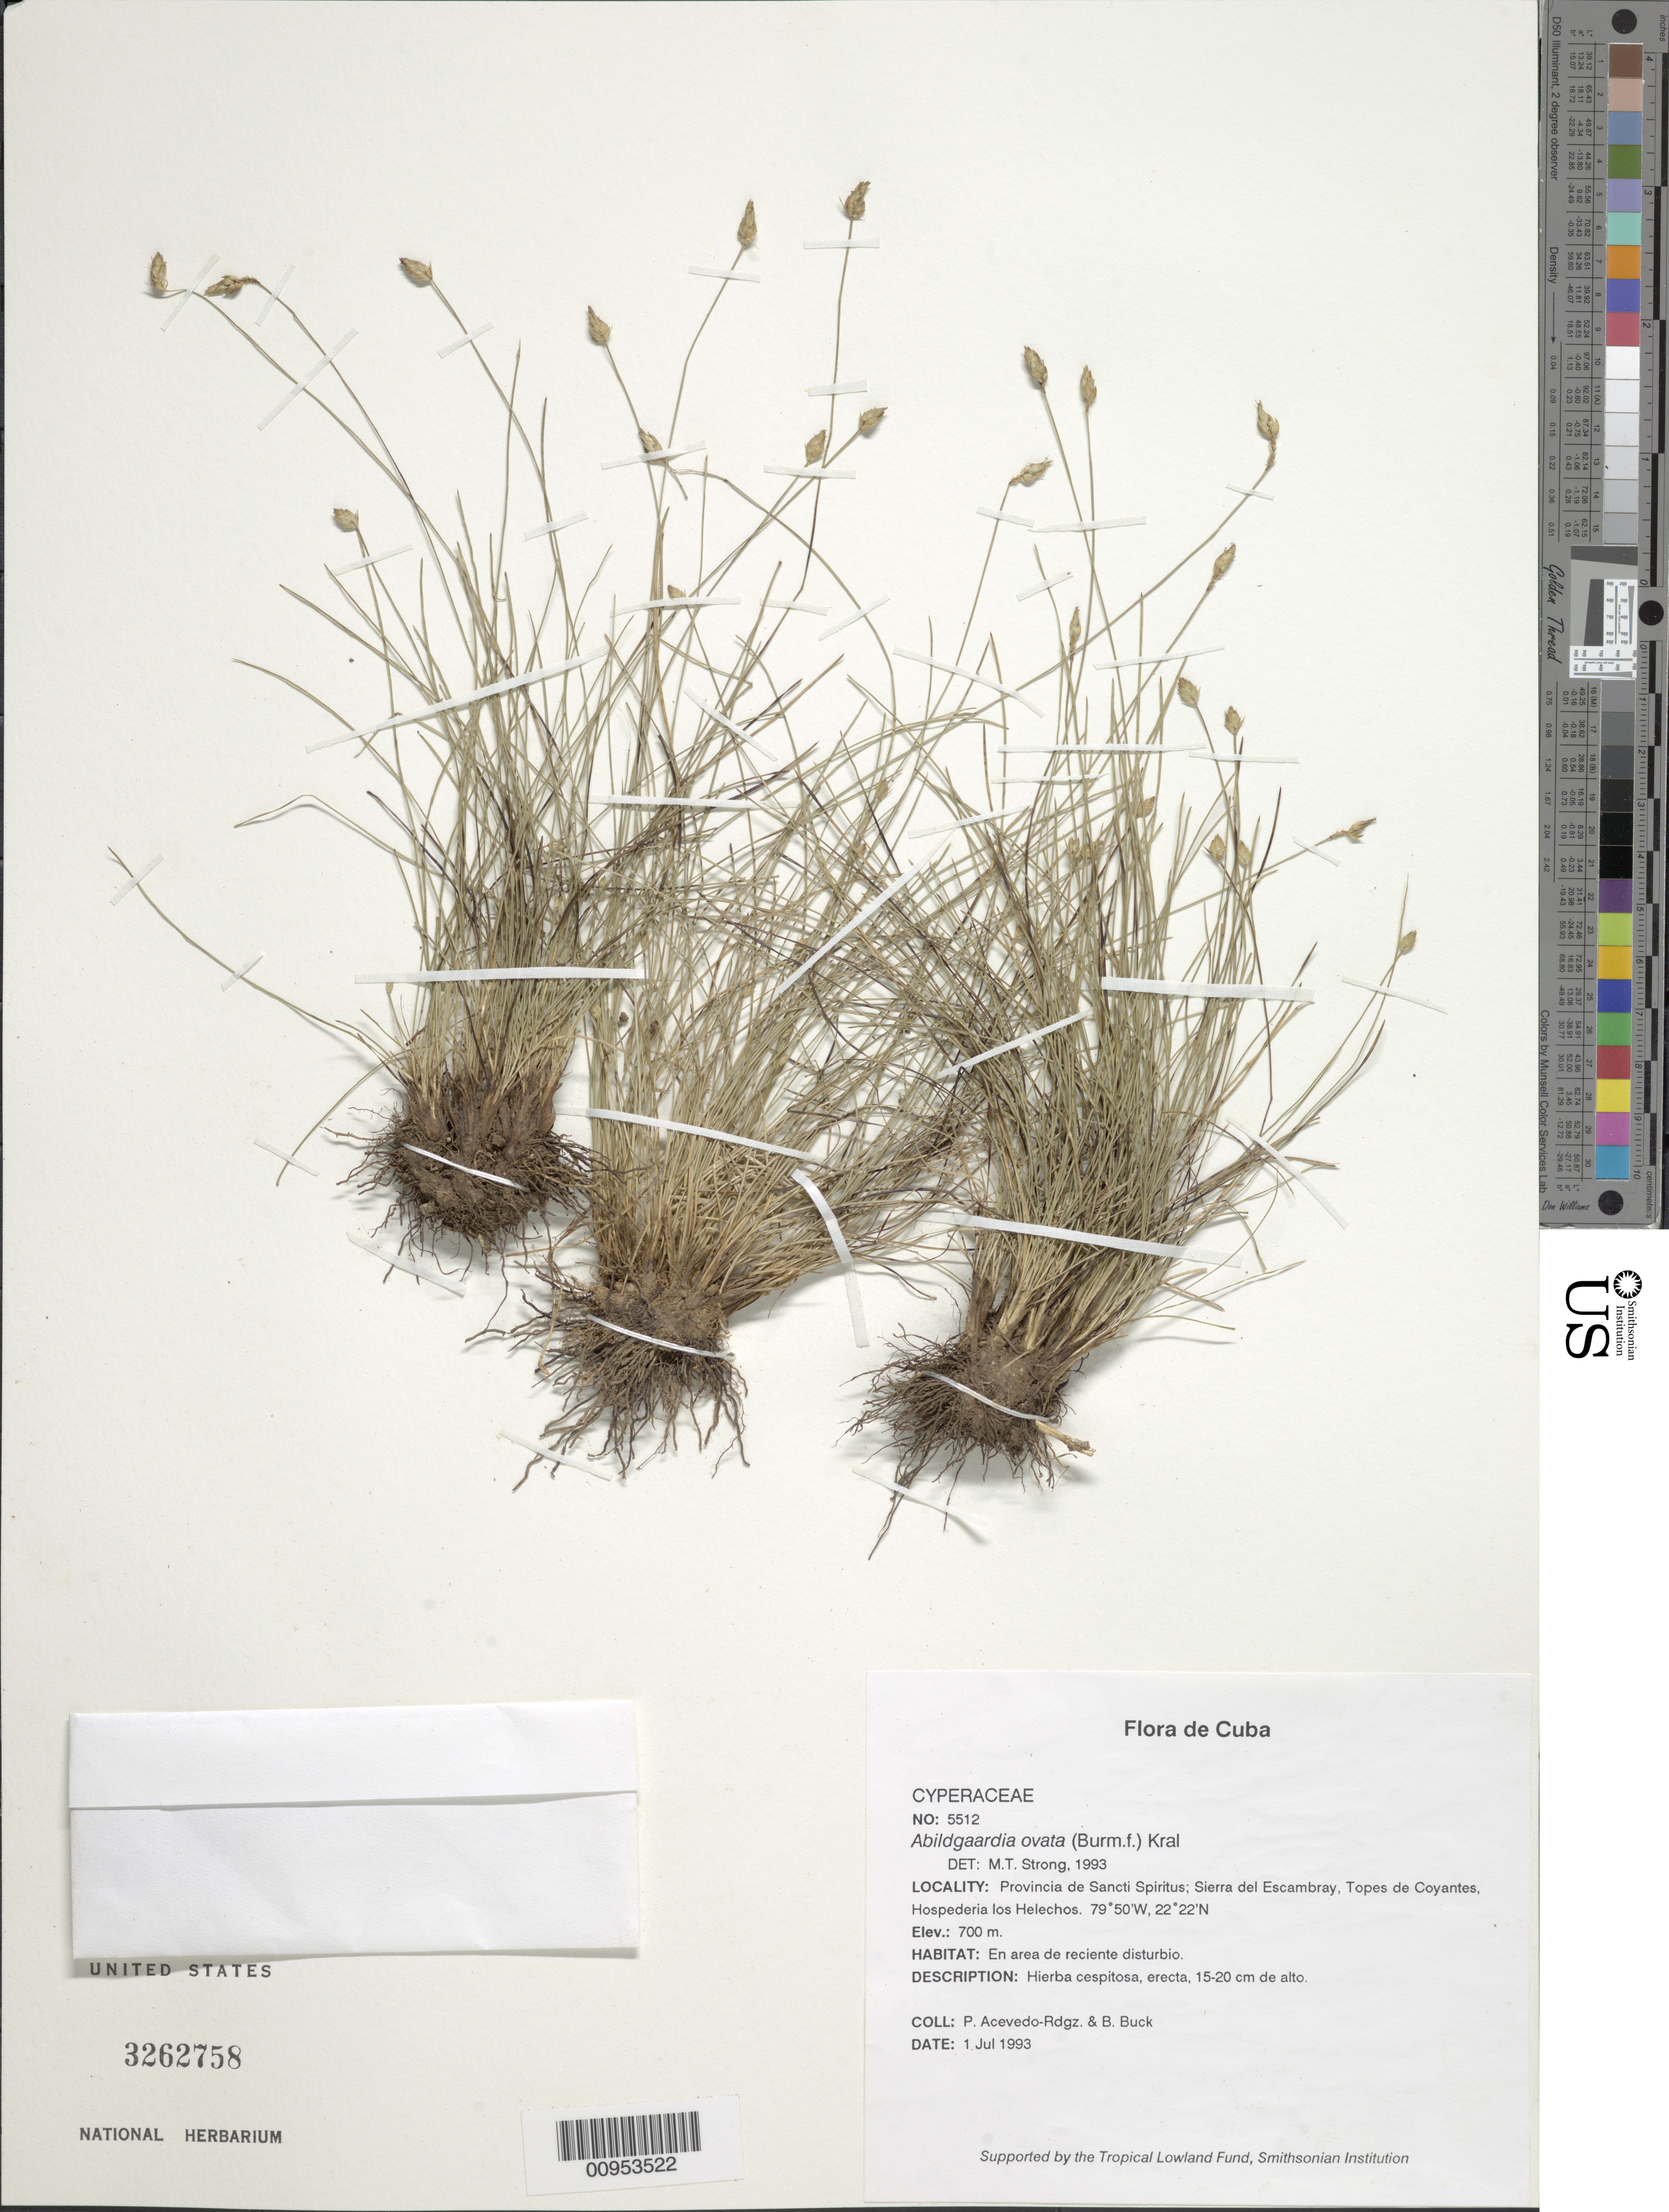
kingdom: Plantae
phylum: Tracheophyta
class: Liliopsida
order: Poales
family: Cyperaceae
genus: Abildgaardia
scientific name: Abildgaardia ovata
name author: (Burm. f.) Kral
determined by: Strong, M. T., (US), Smithsonian Institution - National Museum of Natural History (UNITED STATES)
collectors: P. Acevedo-Rodr. & B. Buck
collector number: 5512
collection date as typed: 01 Jul 1993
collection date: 1993-07-01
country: Cuba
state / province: Sancti Spiritus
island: Cuba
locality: Sierra de Escambray, Topes de Coyantes, Hospederia los Helechos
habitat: En area de reciente disturbio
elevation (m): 700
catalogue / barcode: US 3262758